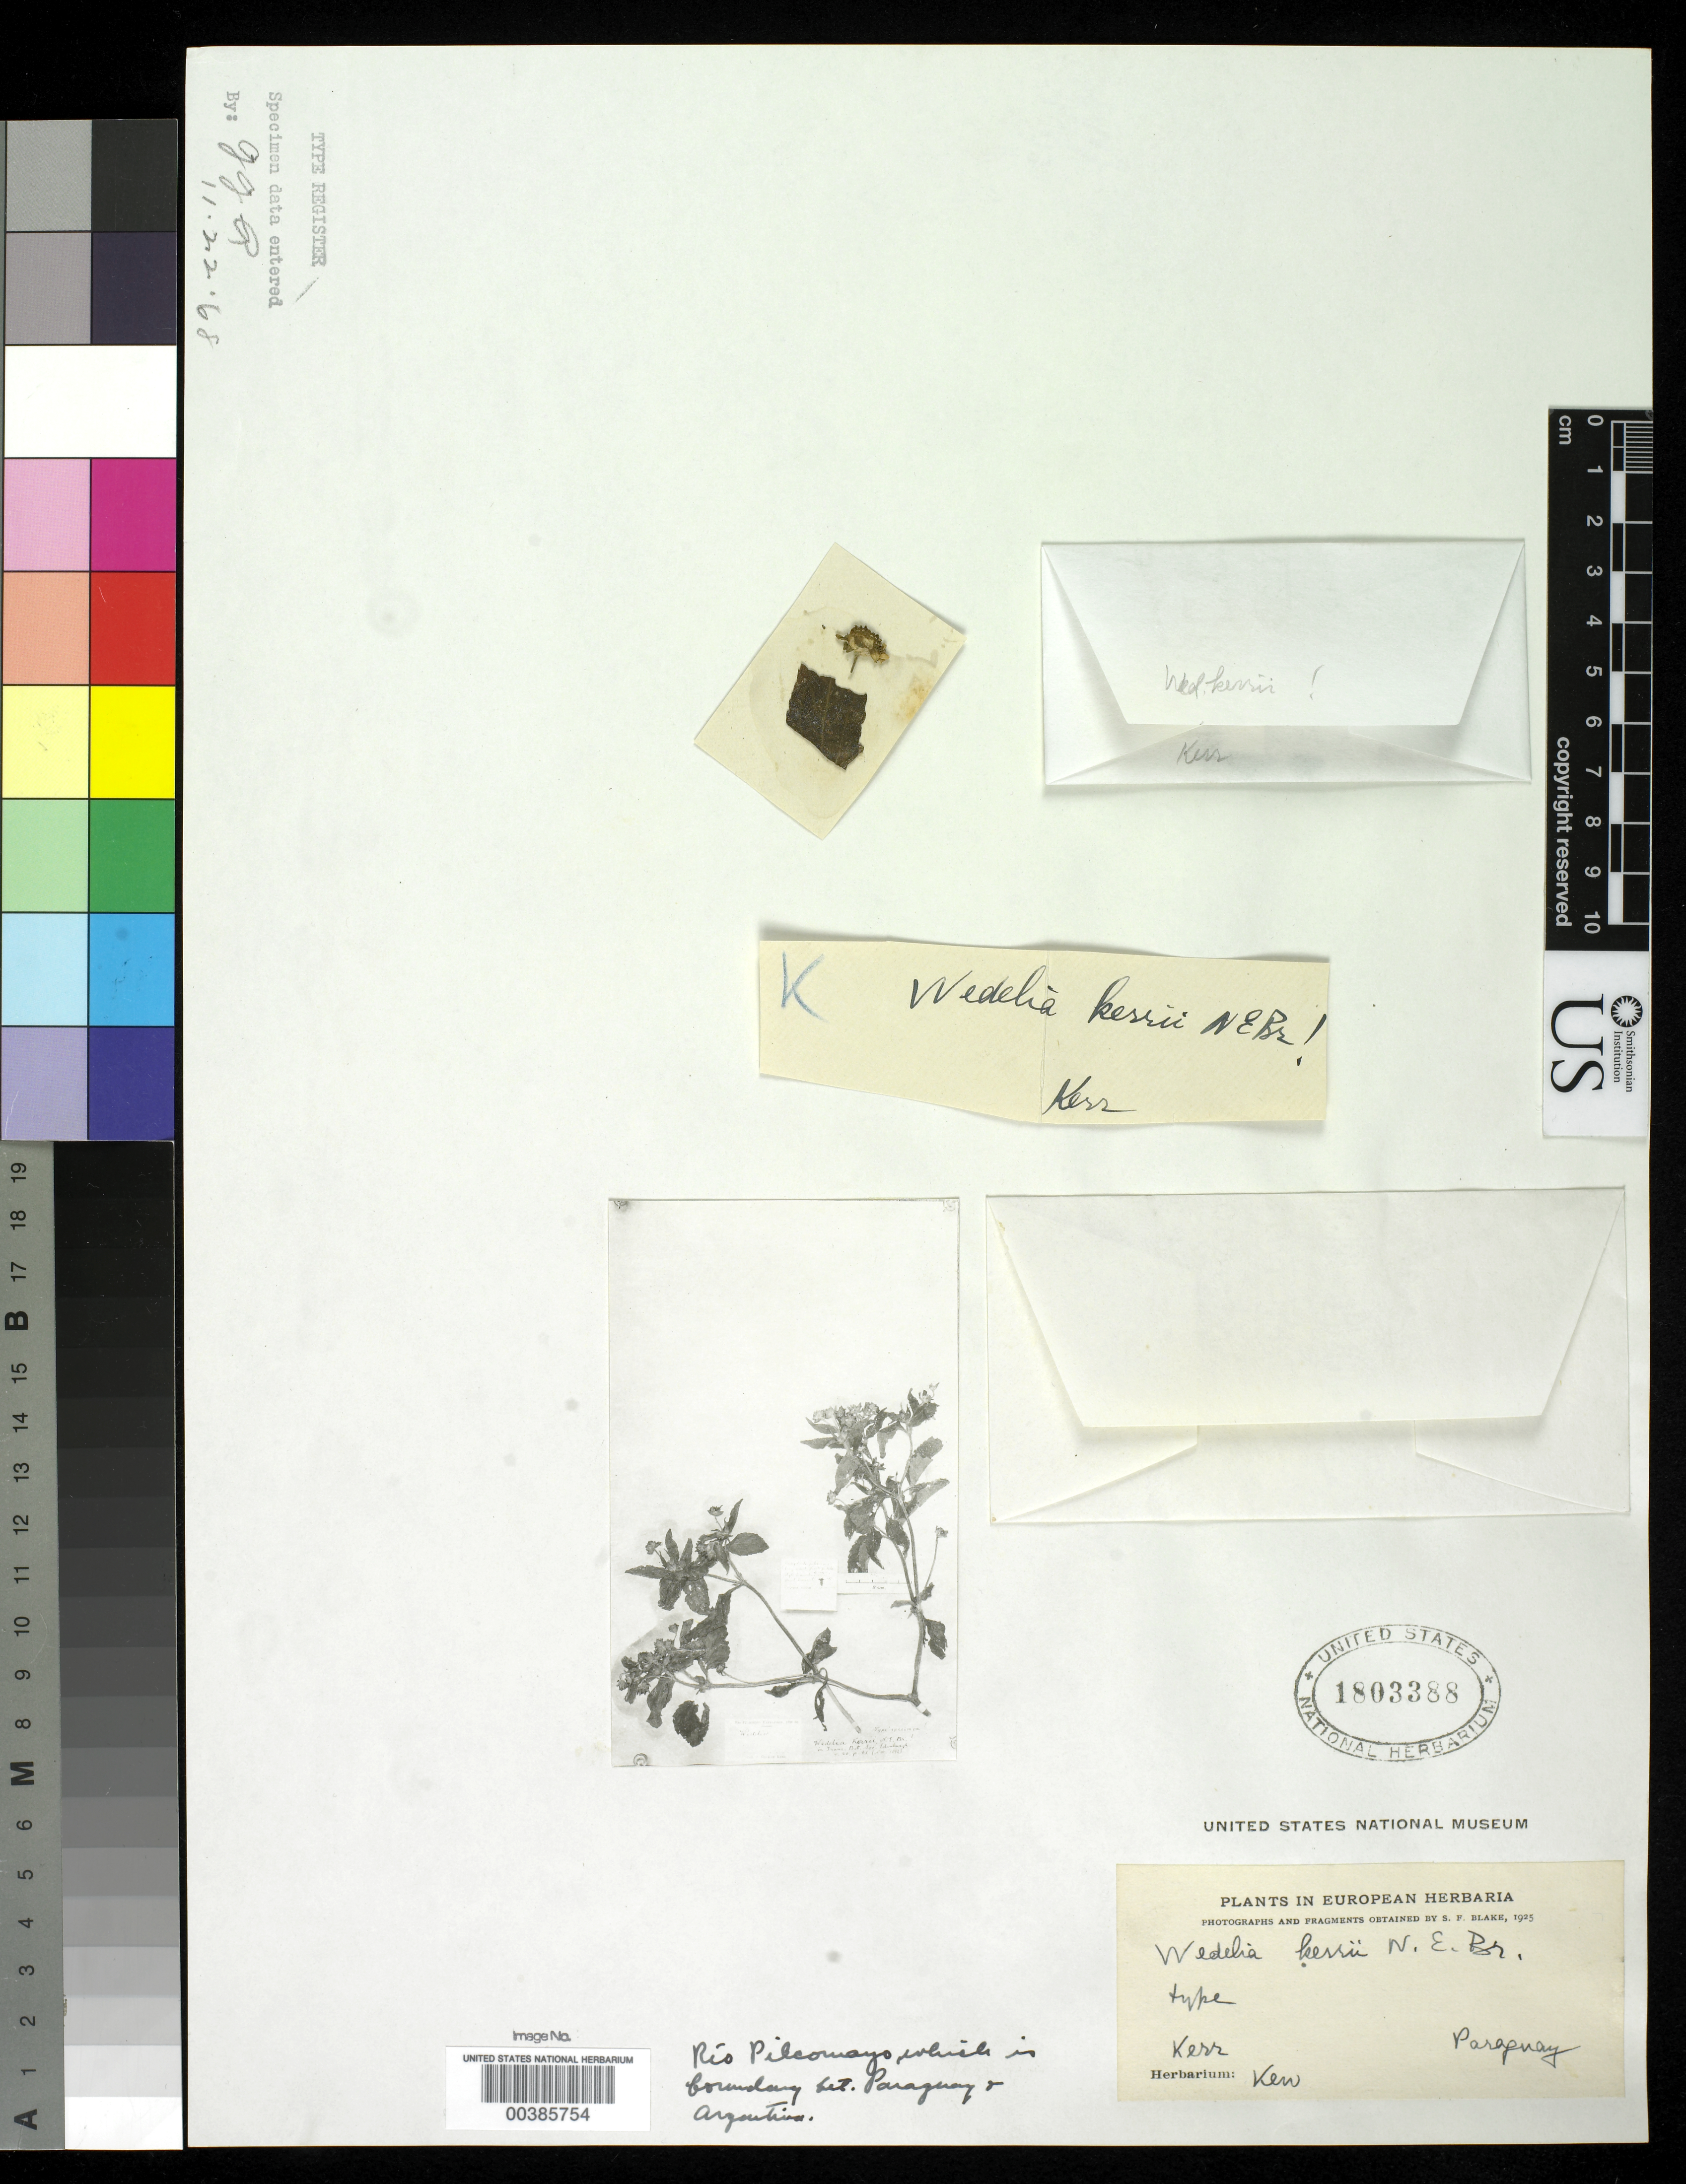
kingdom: Plantae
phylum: Tracheophyta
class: Magnoliopsida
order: Asterales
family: Asteraceae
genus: Wedelia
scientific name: Wedelia kerrii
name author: N.E. Br.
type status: Type Fragment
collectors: Kerr, --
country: Argentina / Paraguay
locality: Rio Pilcomayo.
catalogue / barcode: US 1803388